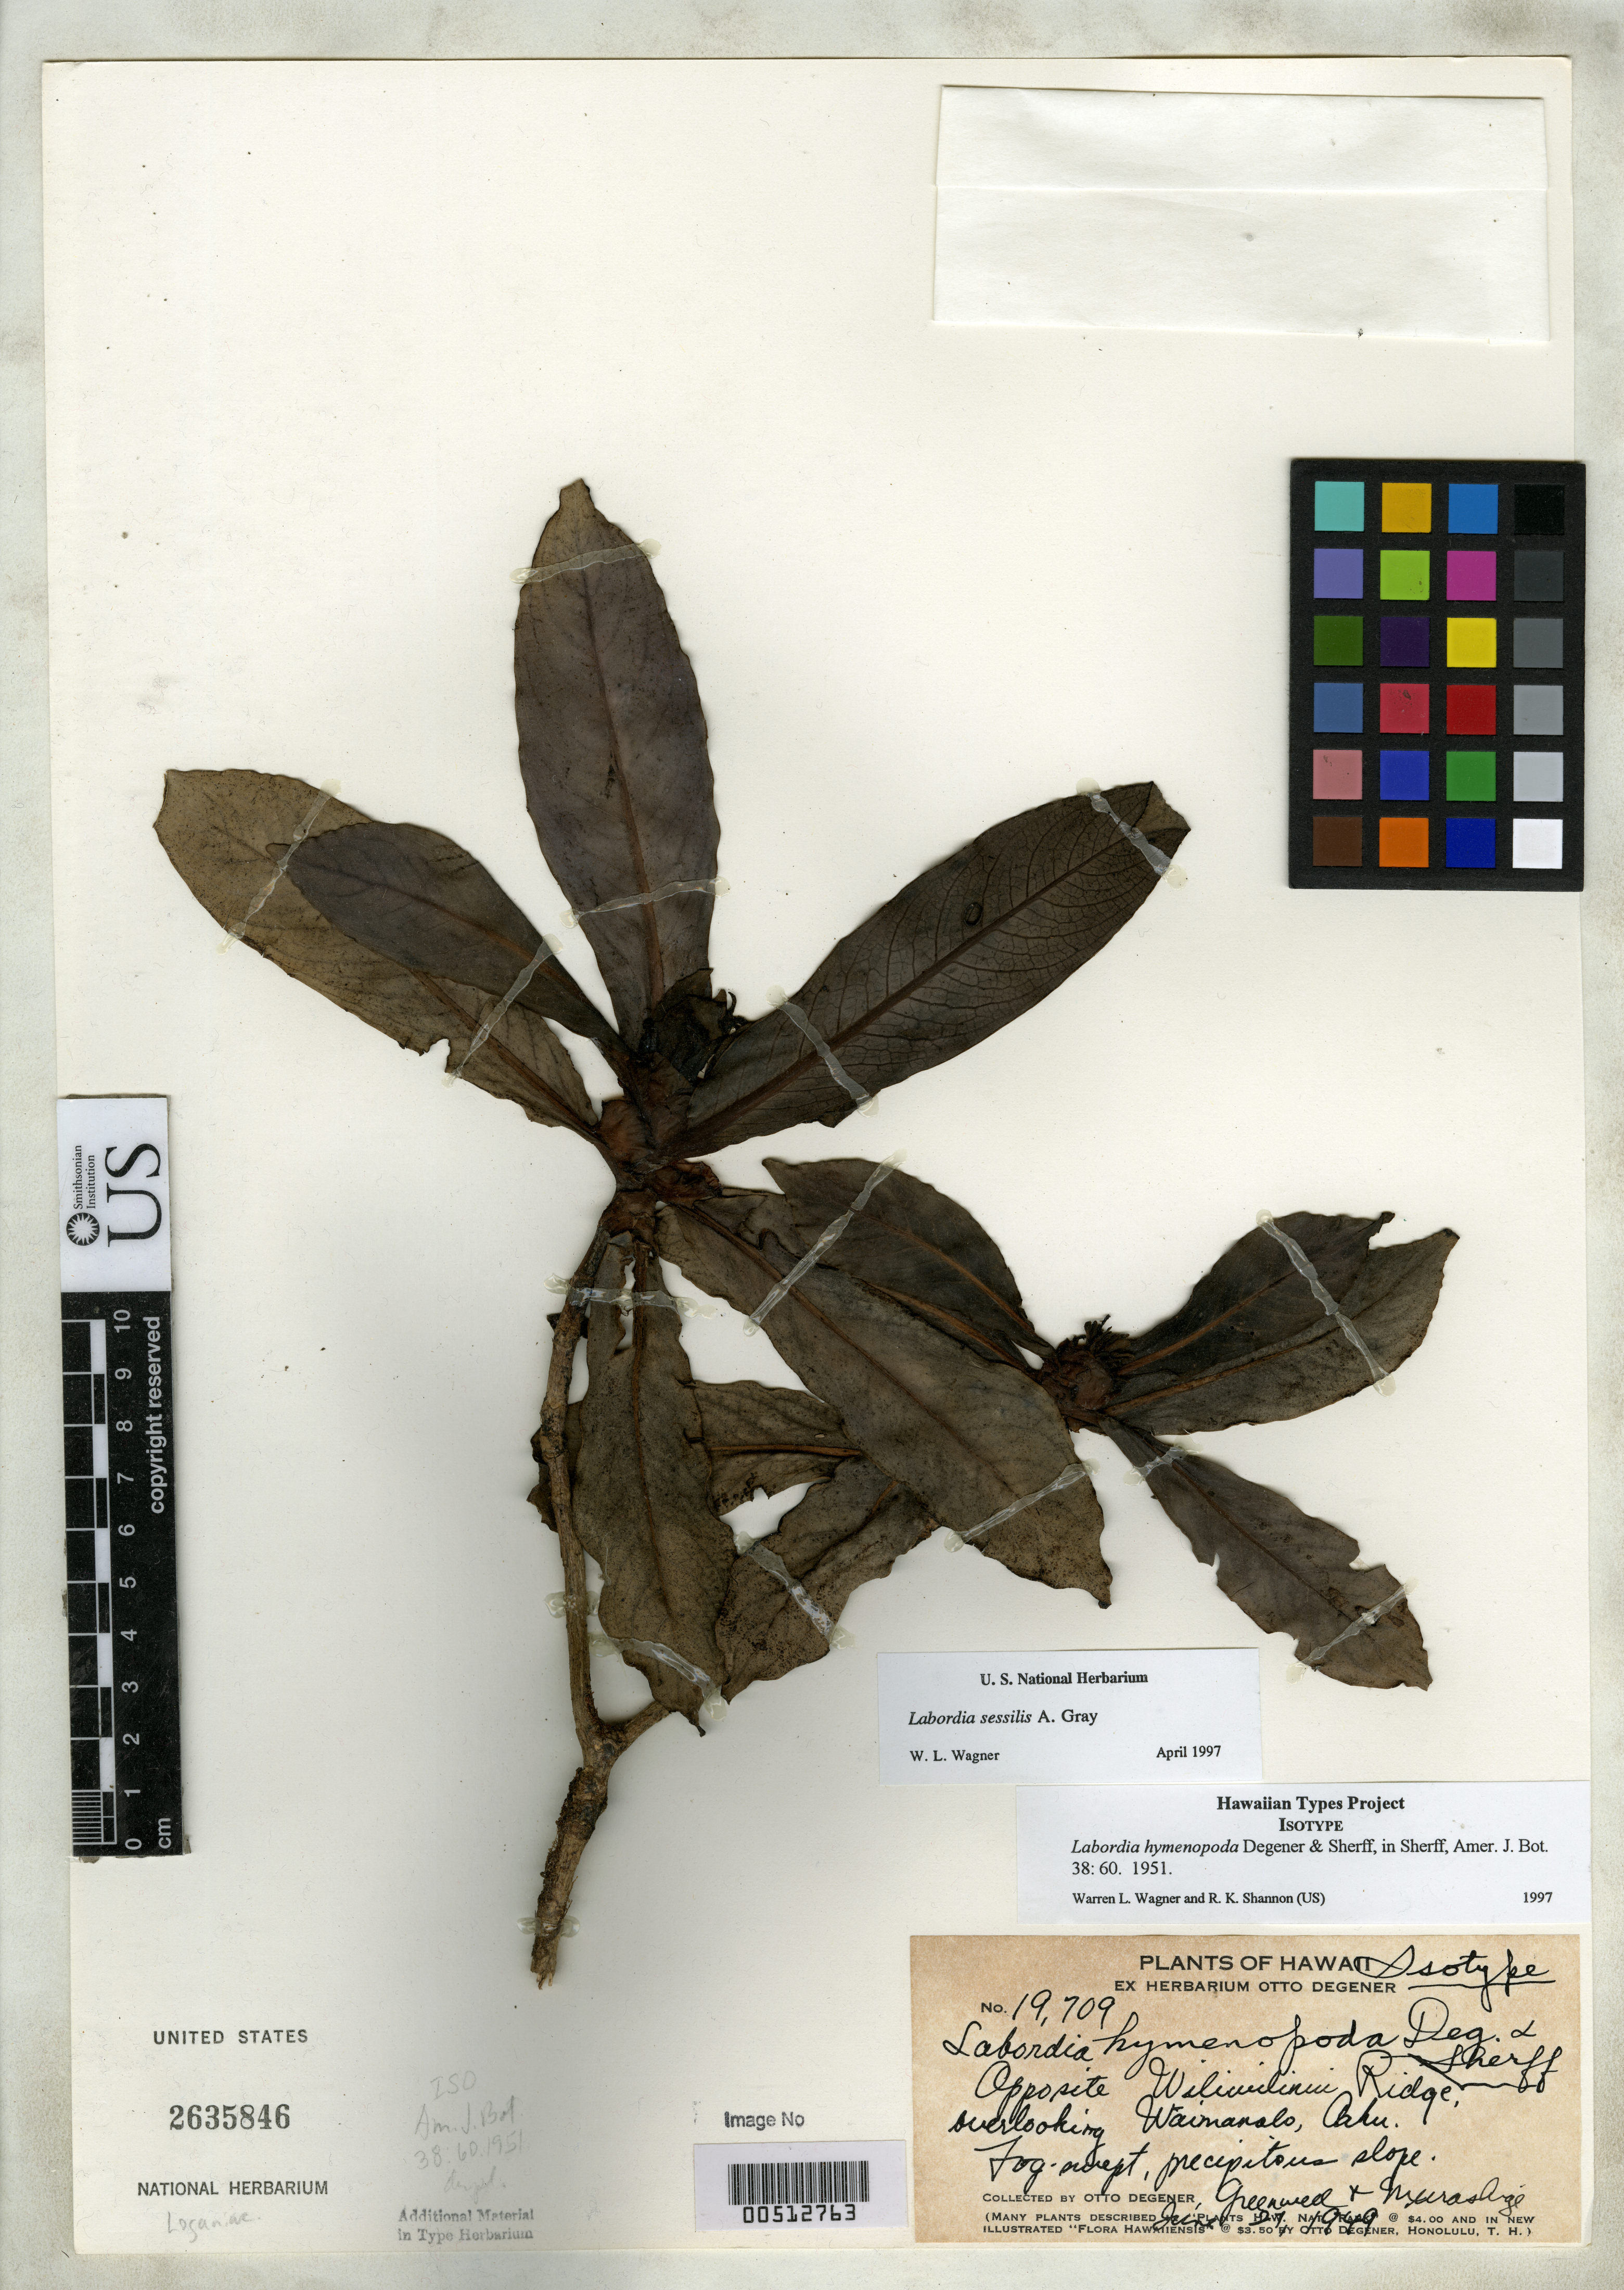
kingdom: Plantae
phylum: Tracheophyta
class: Magnoliopsida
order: Gentianales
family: Loganiaceae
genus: Labordia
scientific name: Labordia hymenopoda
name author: O. Deg. & Sherff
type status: Isotype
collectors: O. Degener, R. Greenwell & -. Murashige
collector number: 19709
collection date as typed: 27 Jun 1949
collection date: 1949-06-27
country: United States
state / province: Hawaii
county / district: Honolulu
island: Oahu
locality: Opposite Wiliwilinui Ridge, overlooking Wainaralo.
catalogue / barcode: US 2635846